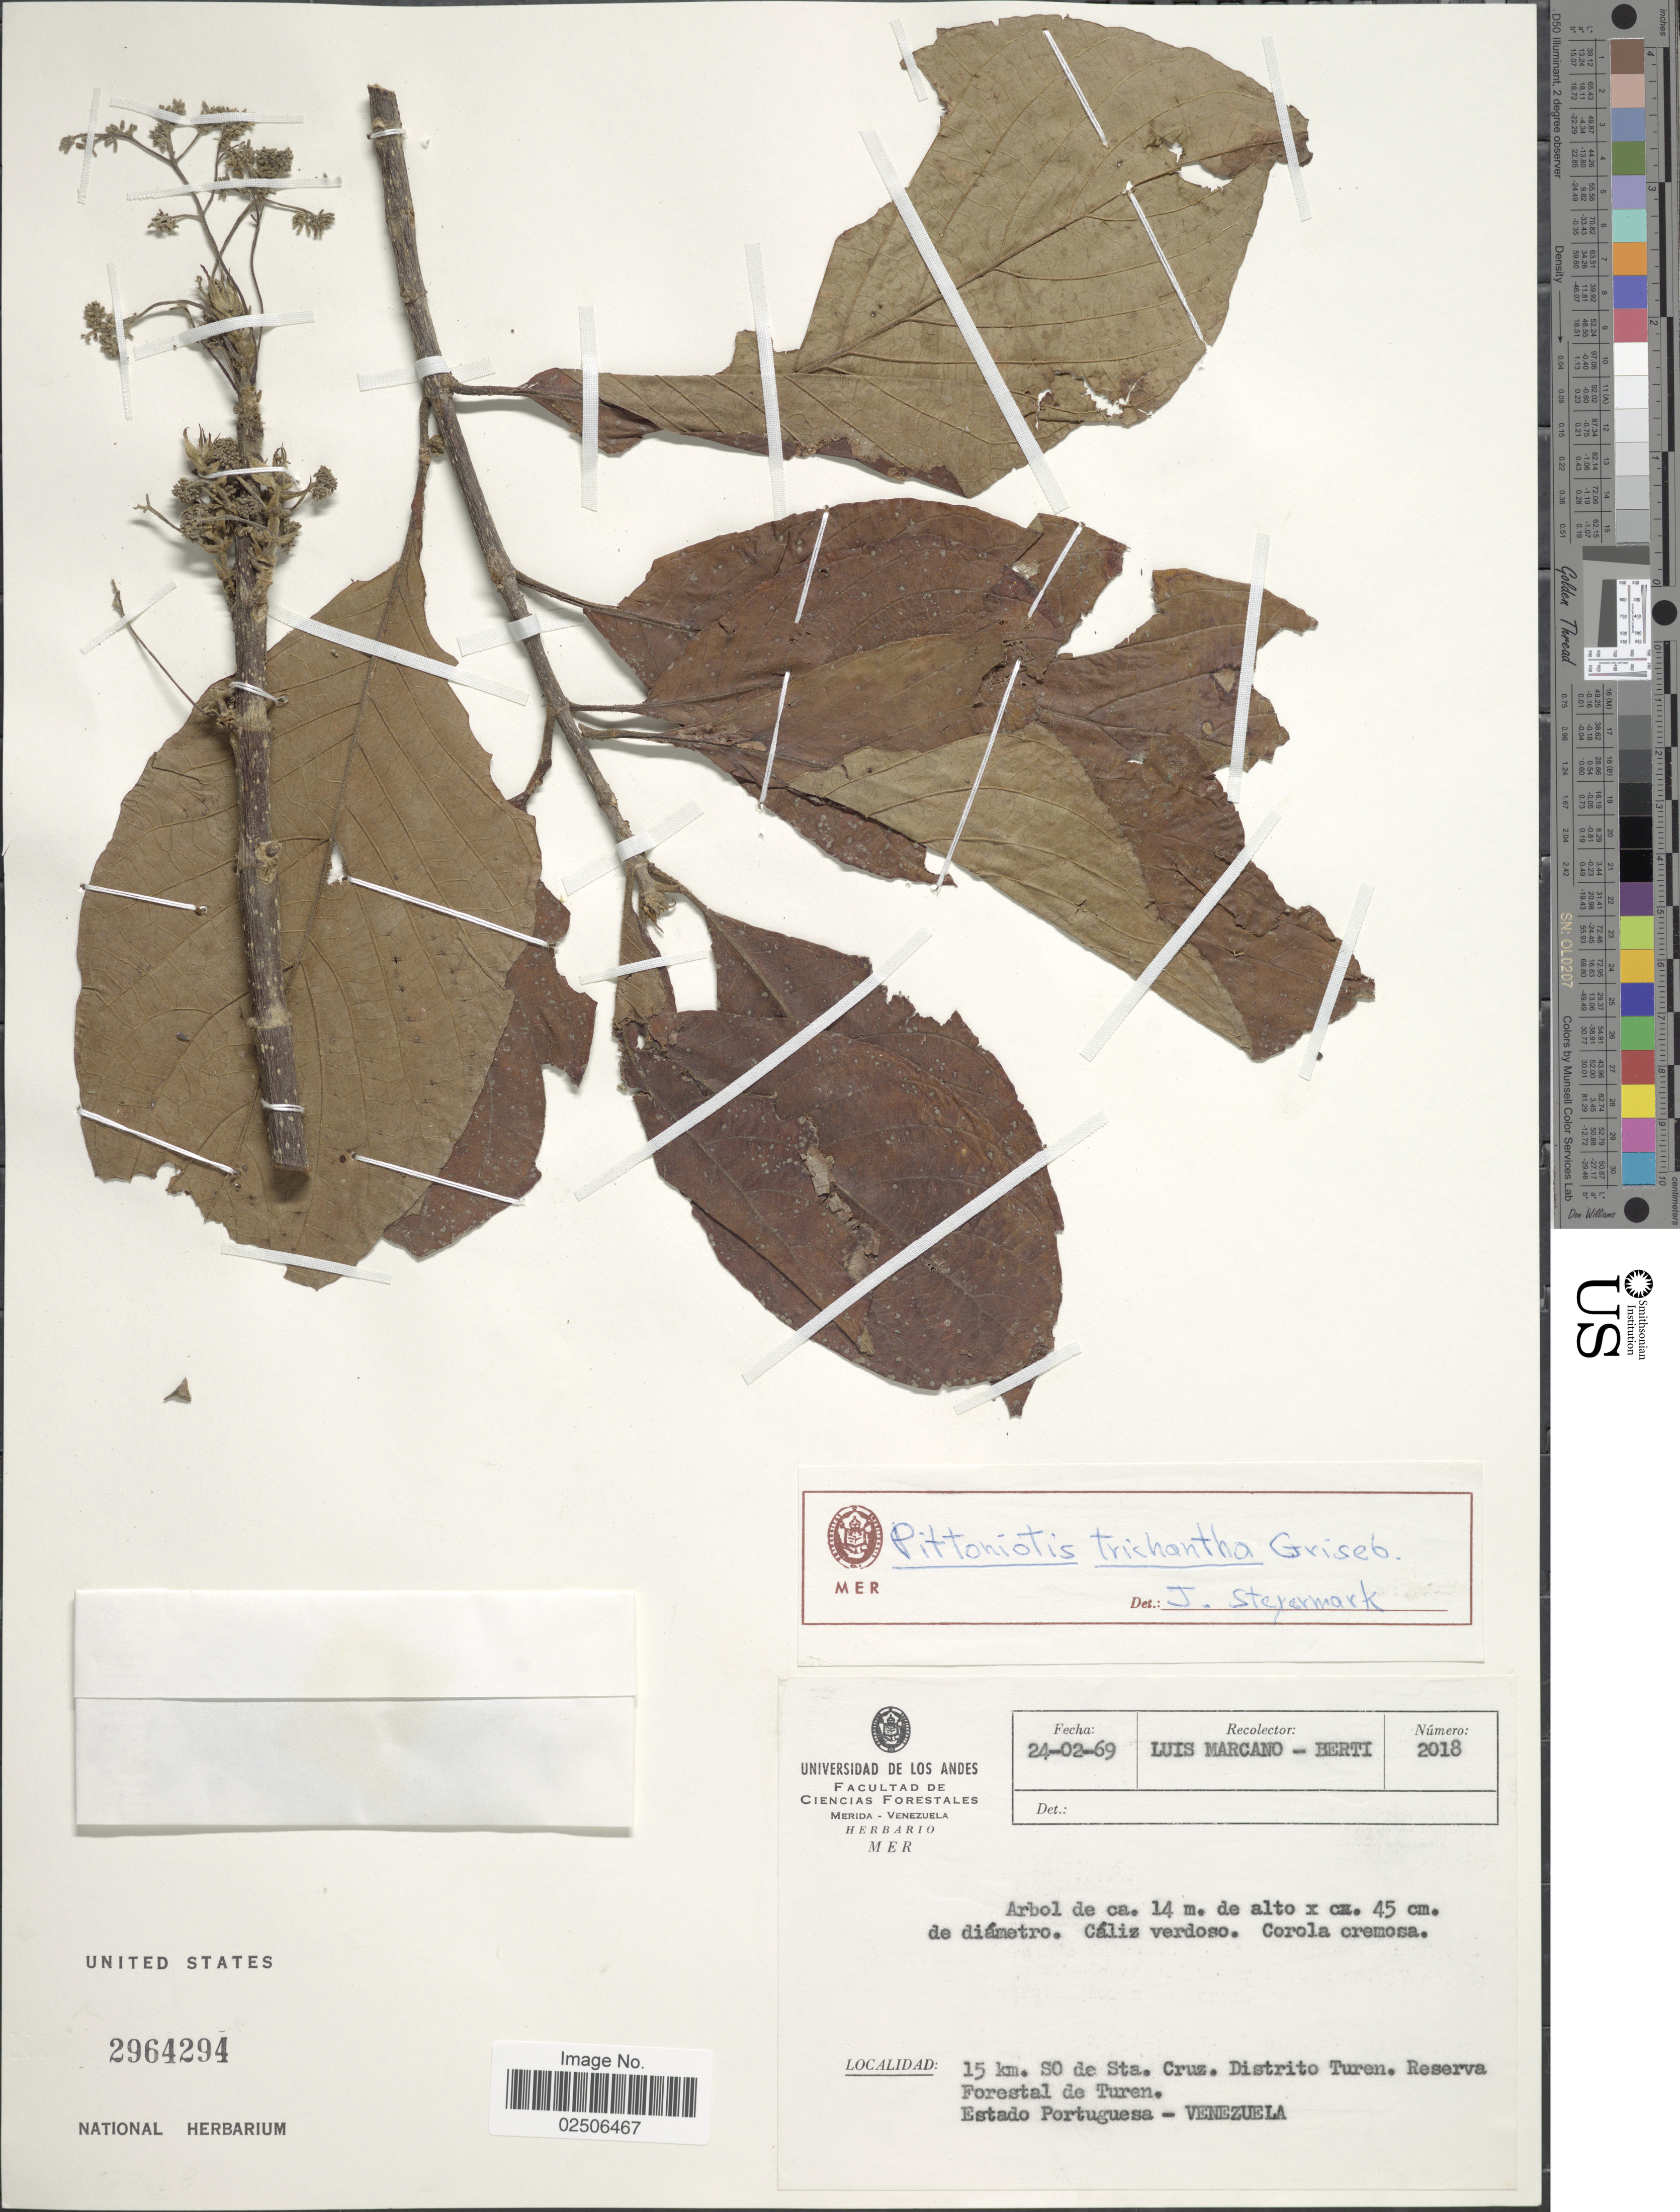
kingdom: Plantae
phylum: Tracheophyta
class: Magnoliopsida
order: Gentianales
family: Rubiaceae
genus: Pittoniotis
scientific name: Pittoniotis trichantha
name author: Griseb.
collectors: L. Marcano-Berti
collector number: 2018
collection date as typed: Transcribed d/m/y: 24/2/69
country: Venezuela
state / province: Portuguesa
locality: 15 km. SO de Sta. Cruz, Distrito Turen, Reserva Forestal de Turen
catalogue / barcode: US 2964294